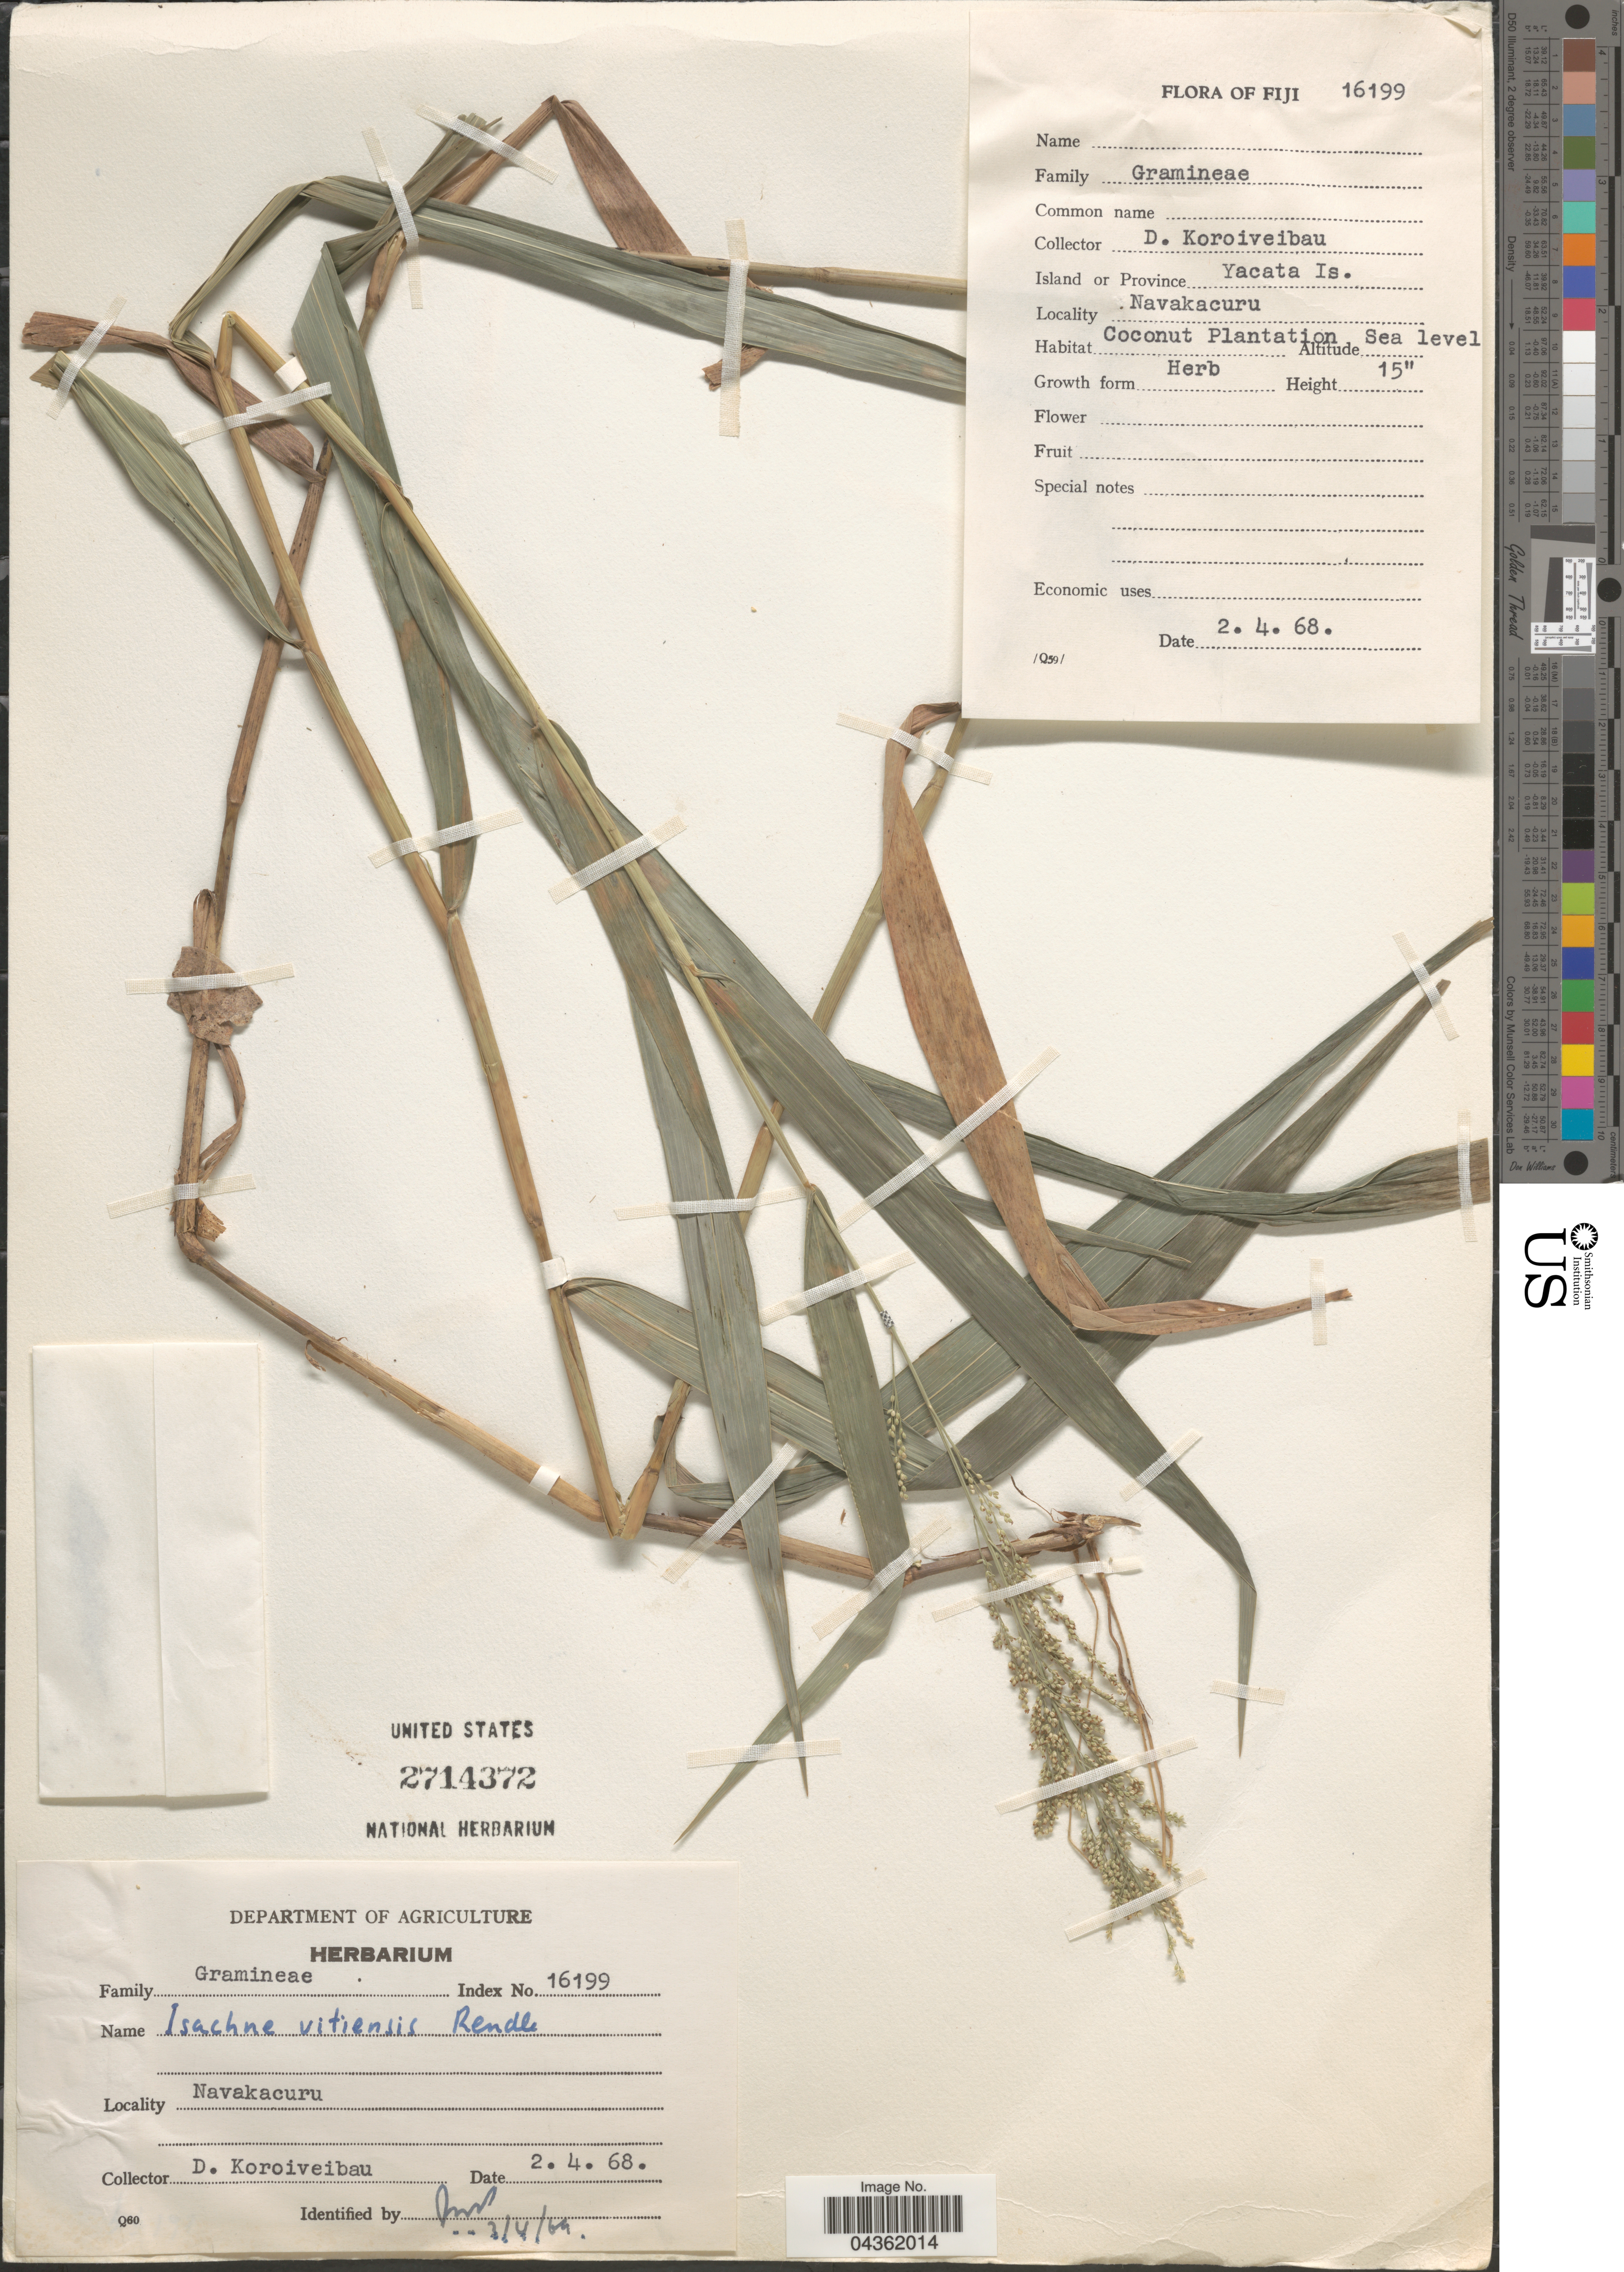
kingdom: Plantae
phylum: Tracheophyta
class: Liliopsida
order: Poales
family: Poaceae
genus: Isachne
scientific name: Isachne vitiensis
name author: Rendle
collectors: D. Koroiveibau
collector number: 16199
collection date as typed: Transcribed d/m/y: 2/4/68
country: Fiji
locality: Navakacuru. Yacata Is.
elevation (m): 5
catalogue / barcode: US 2714372